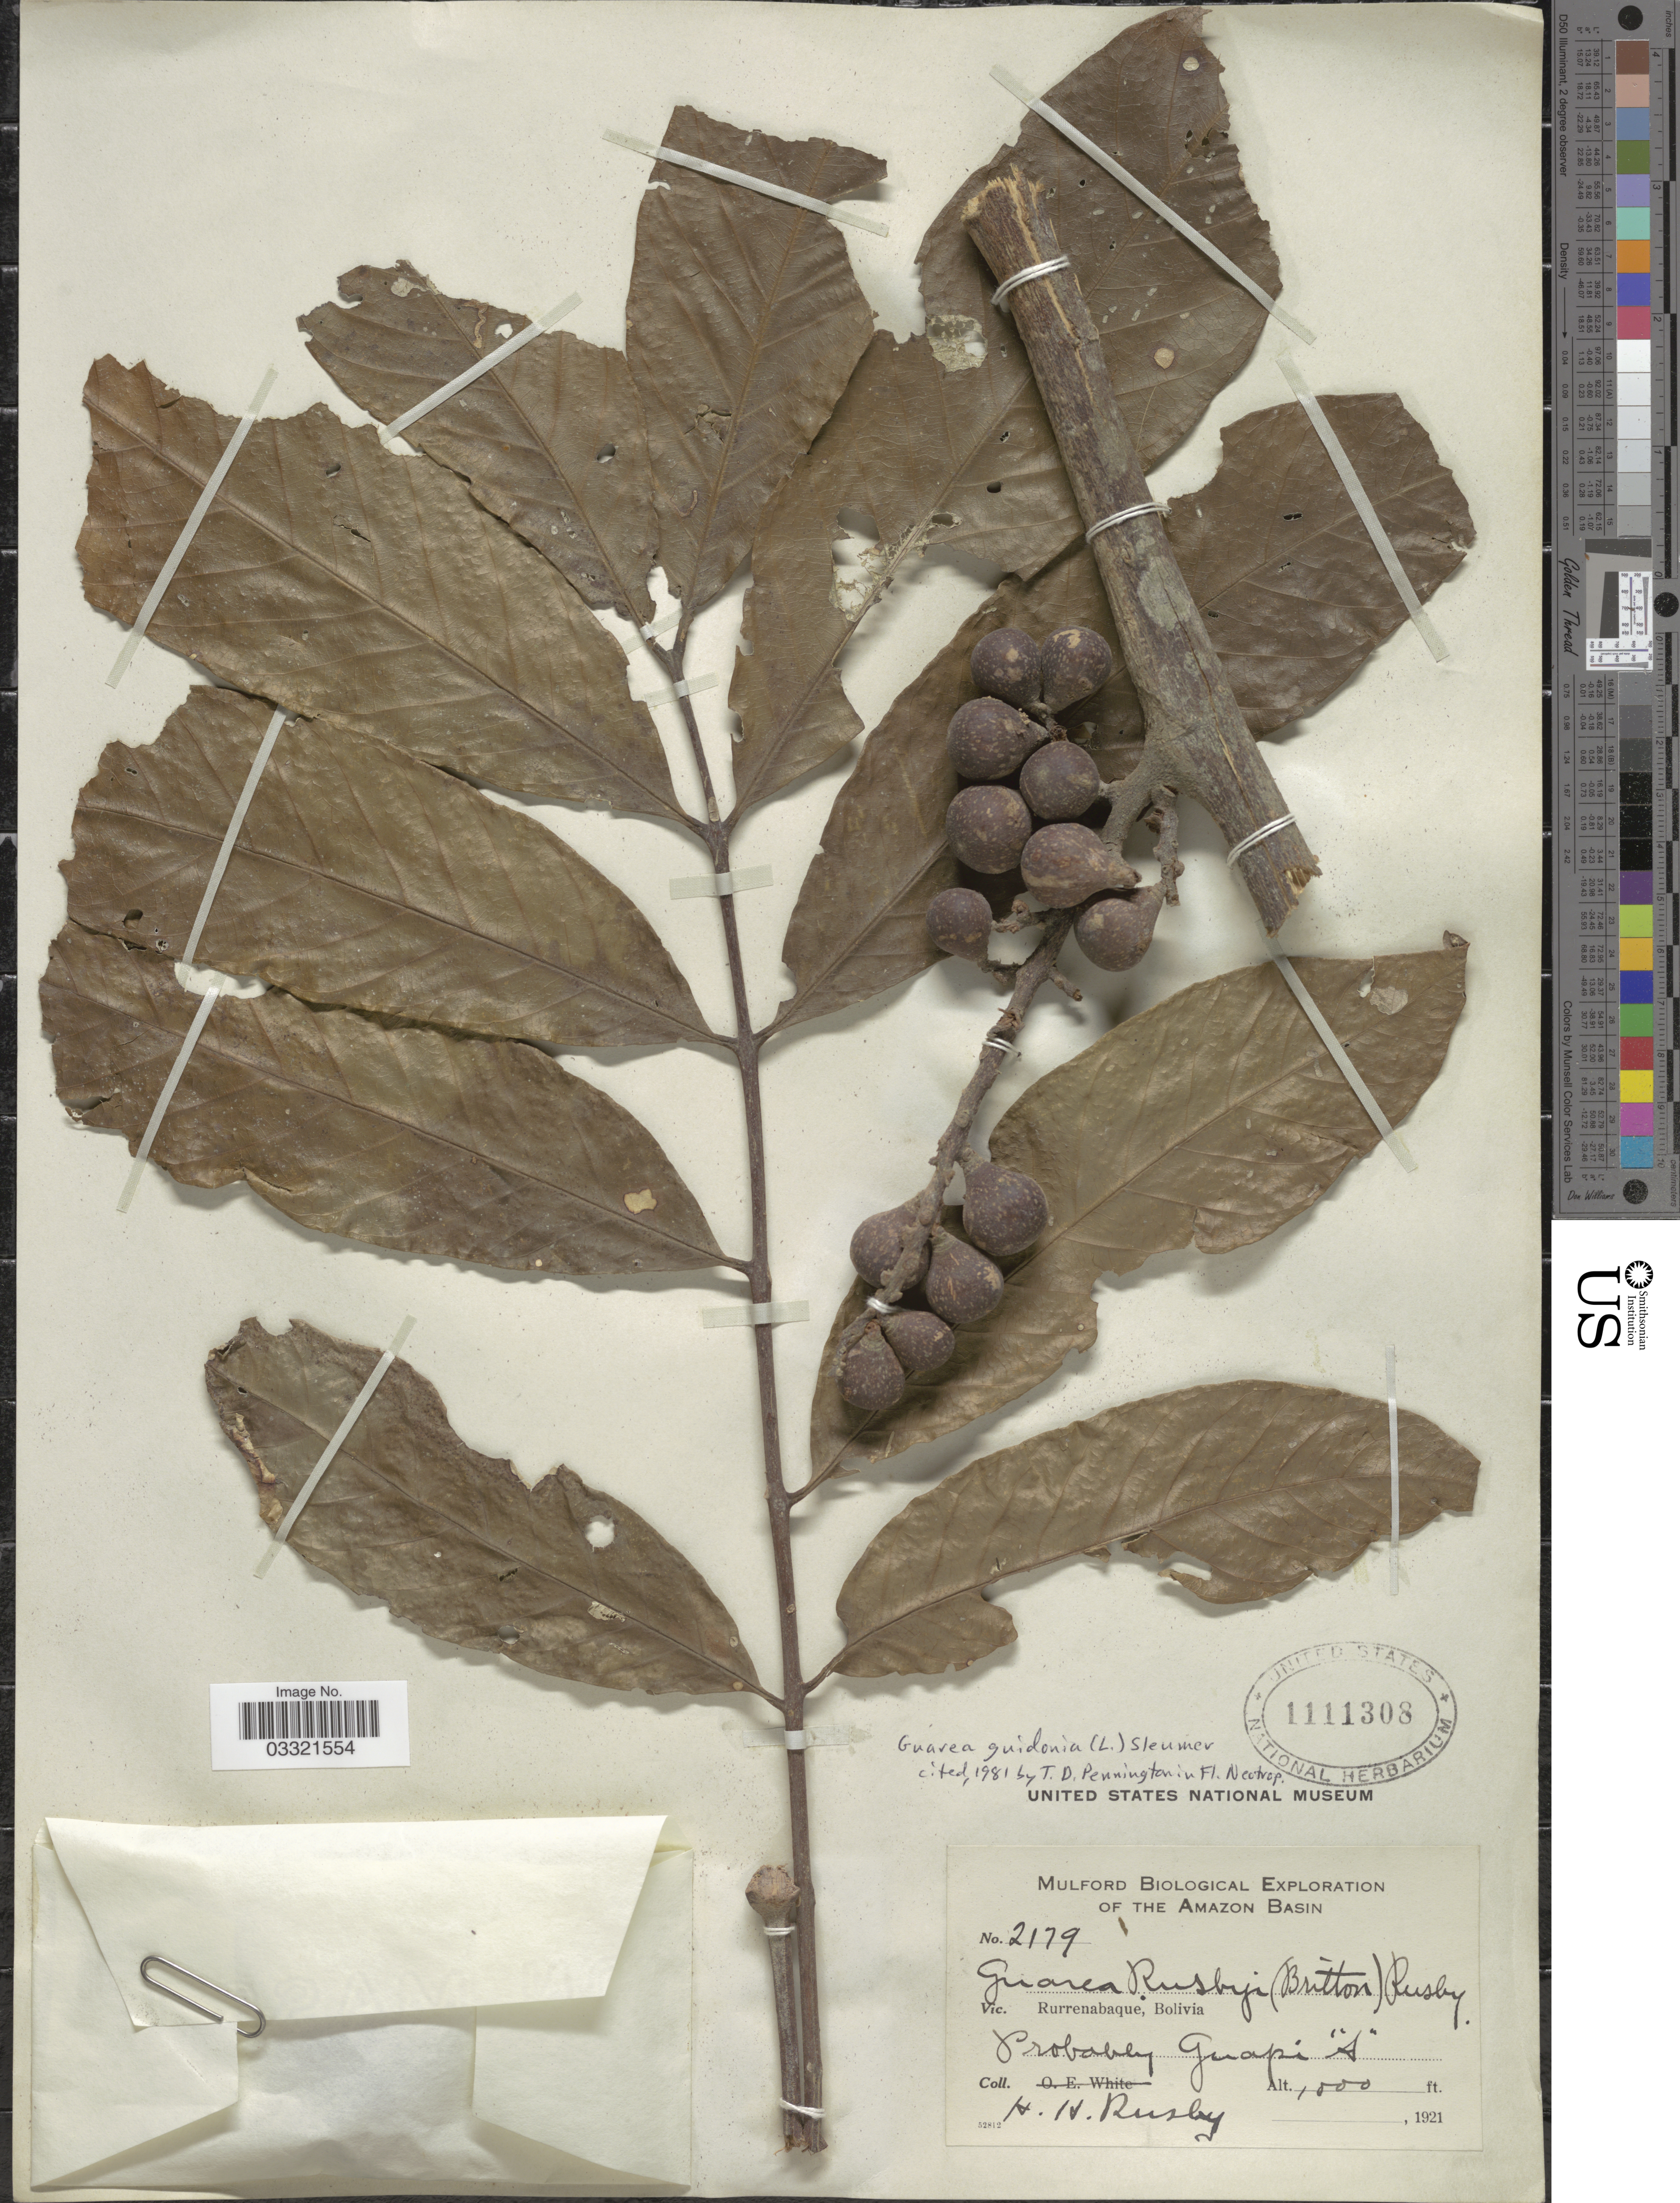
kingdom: Plantae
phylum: Tracheophyta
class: Magnoliopsida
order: Sapindales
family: Meliaceae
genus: Guarea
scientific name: Guarea guidonia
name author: (L.) Sleumer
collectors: H. H. Rusby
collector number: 2179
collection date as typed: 1921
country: Bolivia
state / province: Beni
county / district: José Ballivián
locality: Rurrenabaque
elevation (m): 305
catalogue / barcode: US 1111308